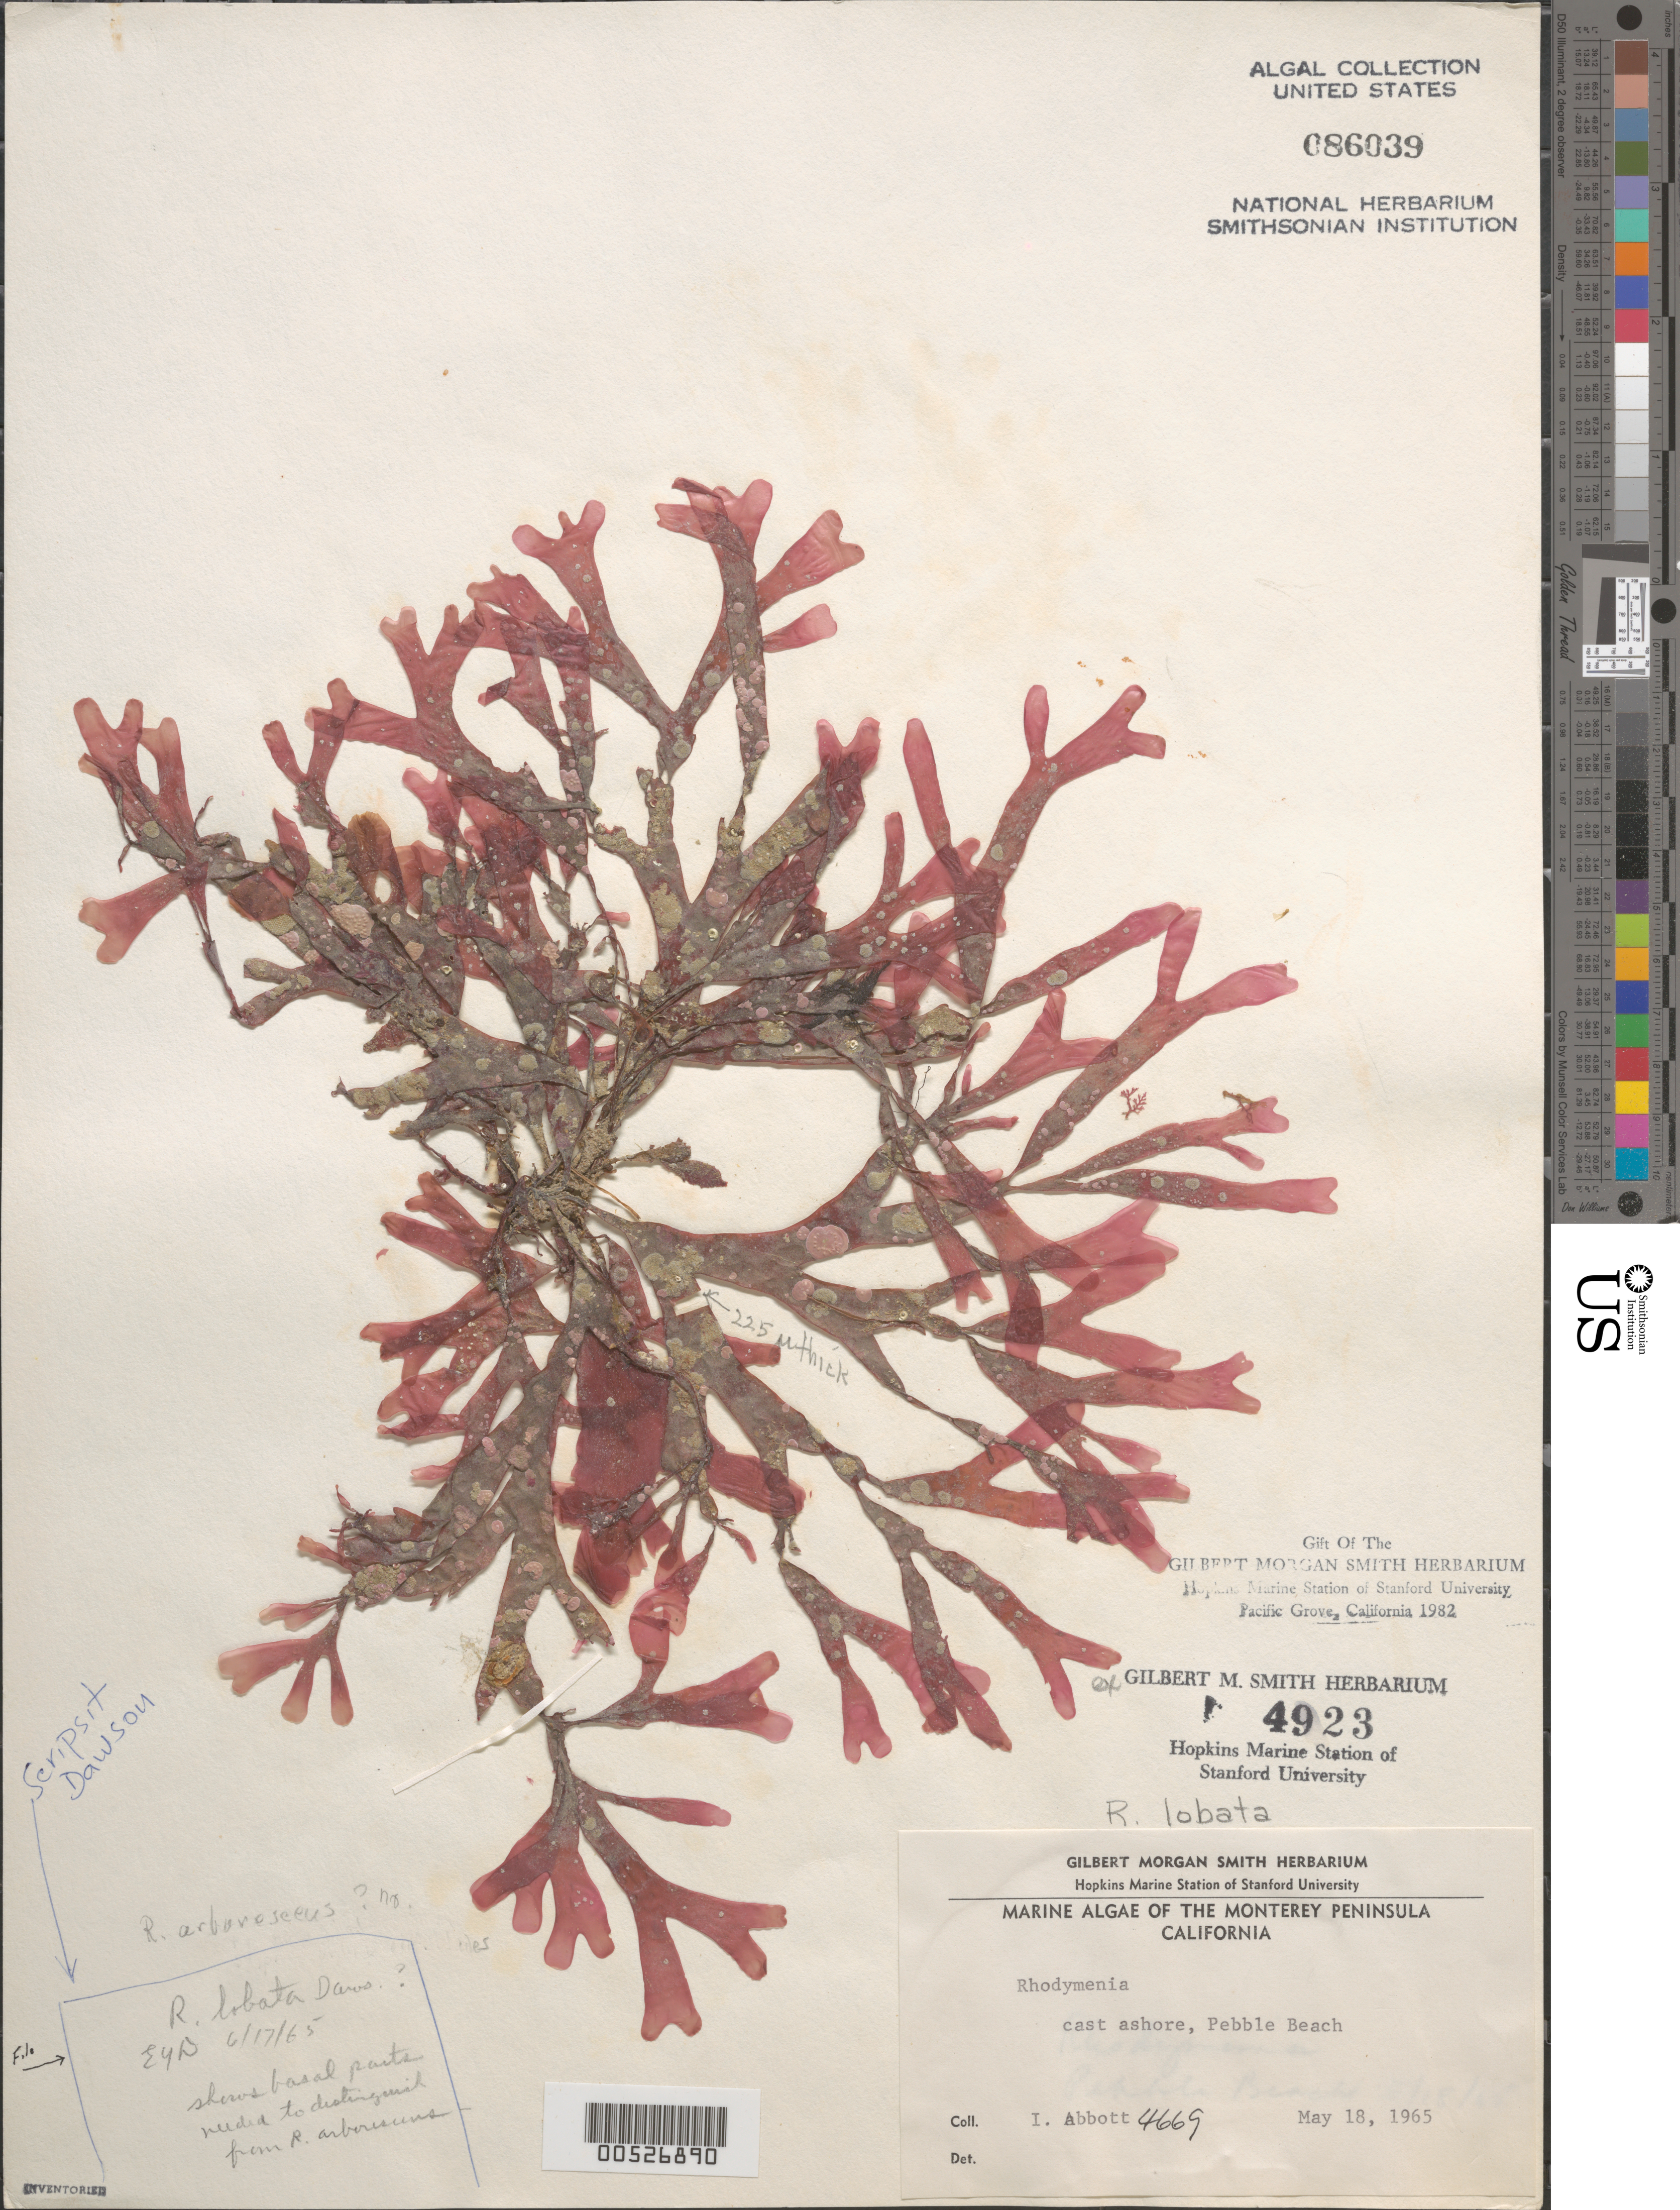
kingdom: Plantae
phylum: Rhodophyta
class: Florideophyceae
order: Rhodymeniales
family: Rhodymeniaceae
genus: Rhodymenia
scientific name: Rhodymenia lobata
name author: E.Y. Dawson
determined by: Dawson, E. Y.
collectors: I. A. Abbott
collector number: IAA 4669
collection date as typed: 18 May 1965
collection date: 1965-05-18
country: United States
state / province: California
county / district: Monterey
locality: Pebble Beach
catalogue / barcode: US 86039